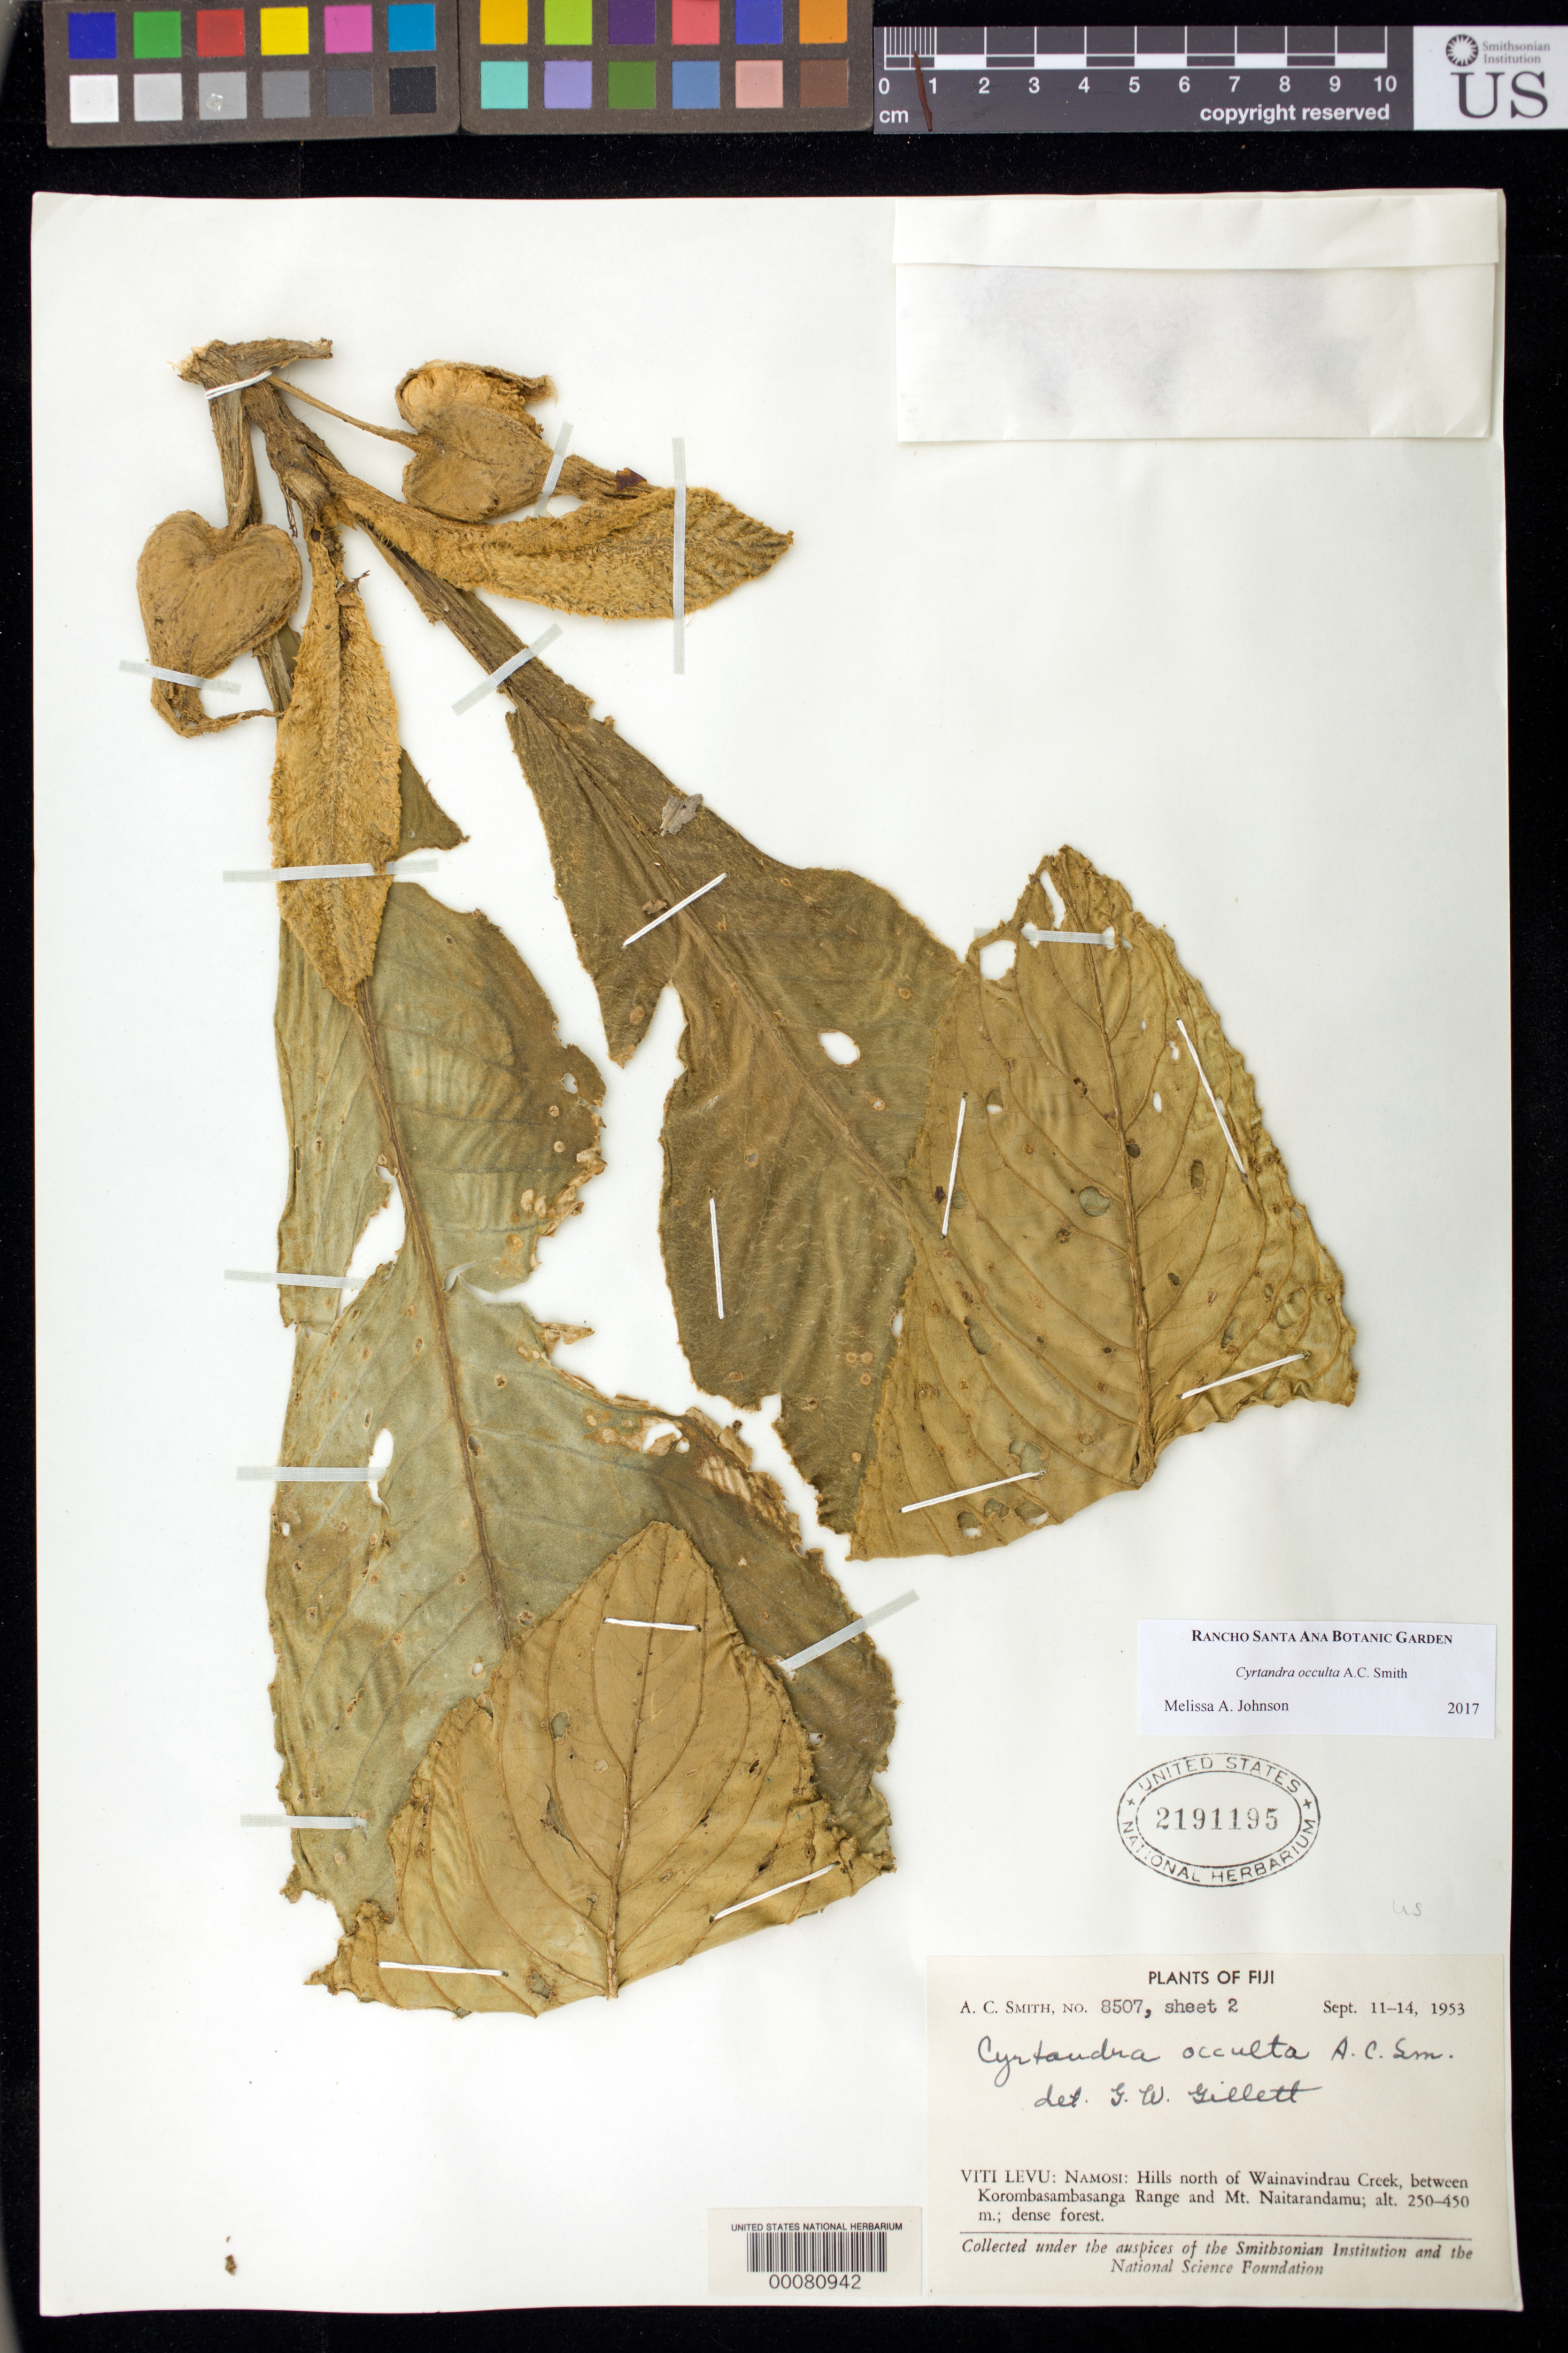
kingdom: Plantae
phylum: Tracheophyta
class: Magnoliopsida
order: Lamiales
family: Gesneriaceae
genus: Cyrtandra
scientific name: Cyrtandra occulta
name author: A.C. Sm.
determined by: Johnson, Melissa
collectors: A. C. Smith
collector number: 8507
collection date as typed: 11-14 Sep 1953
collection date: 1953-09-11/1953-09-14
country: Fiji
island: Viti Levu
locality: Namosi, hills n of wainavindrau creek, between korombasambasanga range and mt naitarandamu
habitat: Dense forest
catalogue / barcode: US 2191195